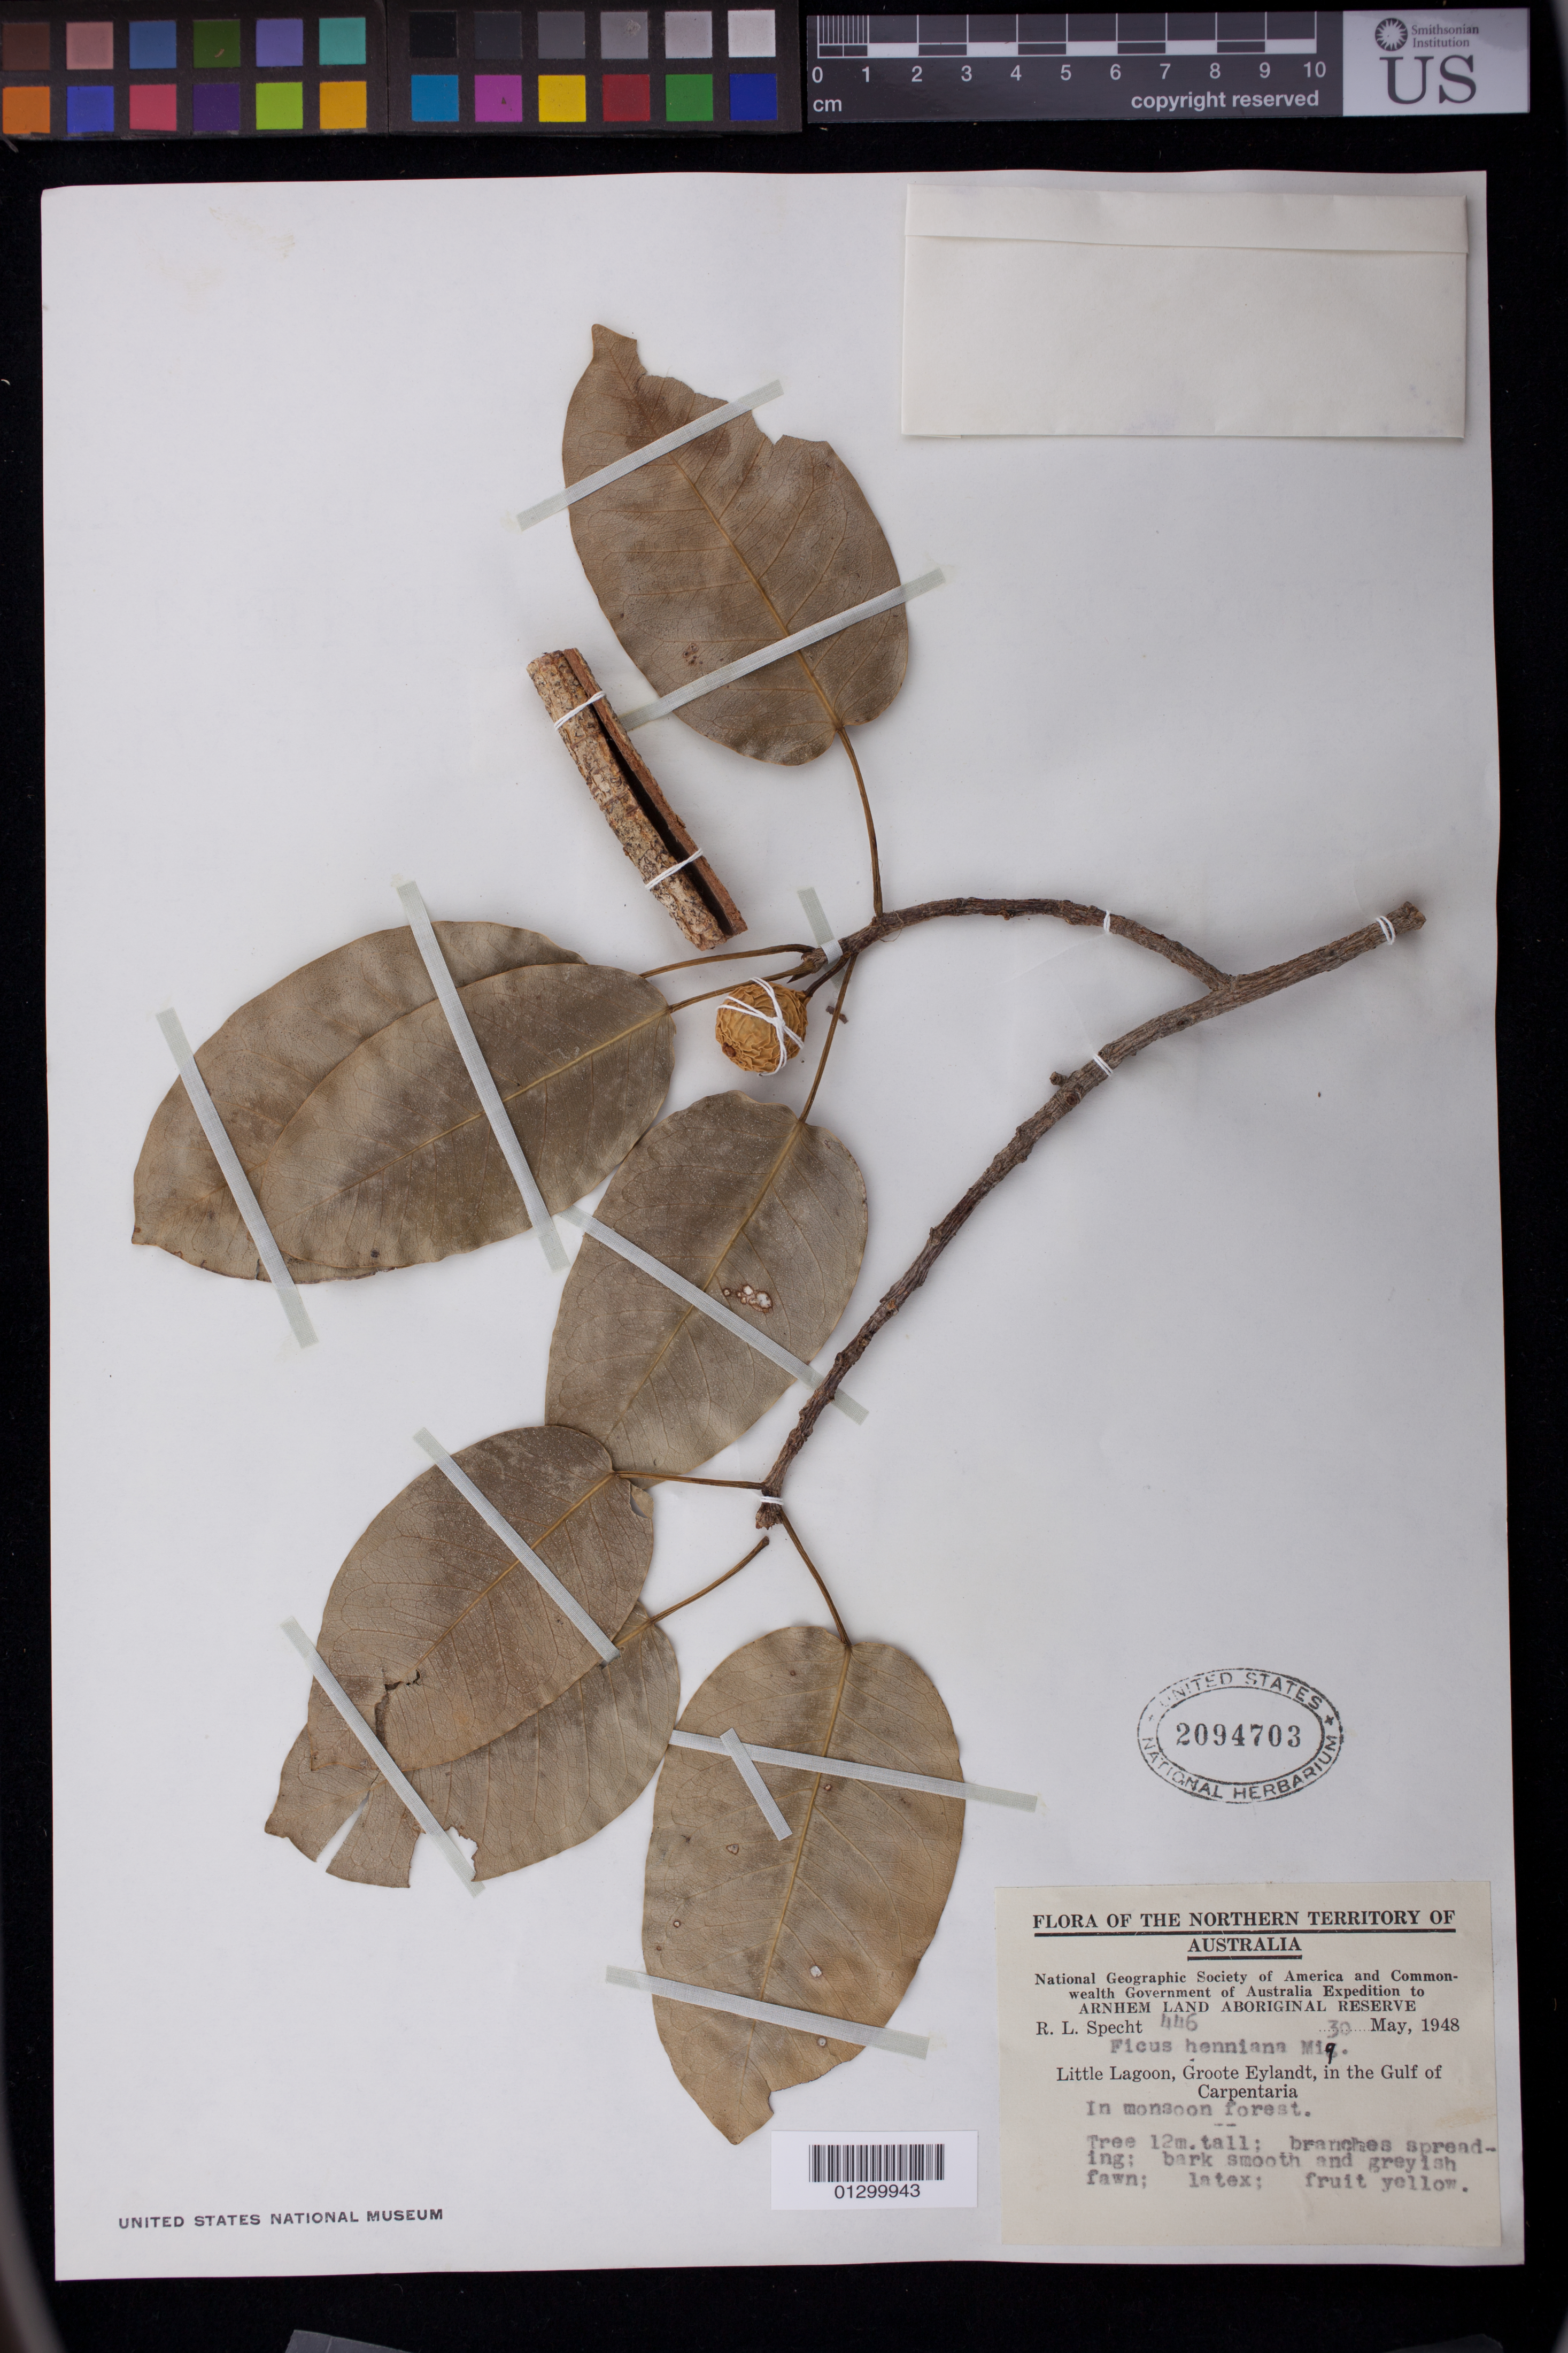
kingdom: Plantae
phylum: Tracheophyta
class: Magnoliopsida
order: Rosales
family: Moraceae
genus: Ficus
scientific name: Ficus henneana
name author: Miq.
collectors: R. L. Specht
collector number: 446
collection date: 1948-05-30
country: Australia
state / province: Northern Territory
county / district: East Arnhem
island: Groote Eylandt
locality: Little Lagoon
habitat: In monsoon forest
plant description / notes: Tree 12 m. tall; branches spreading; bark smooth and greyish fawn; latex; fruit yellow.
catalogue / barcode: US 2094703